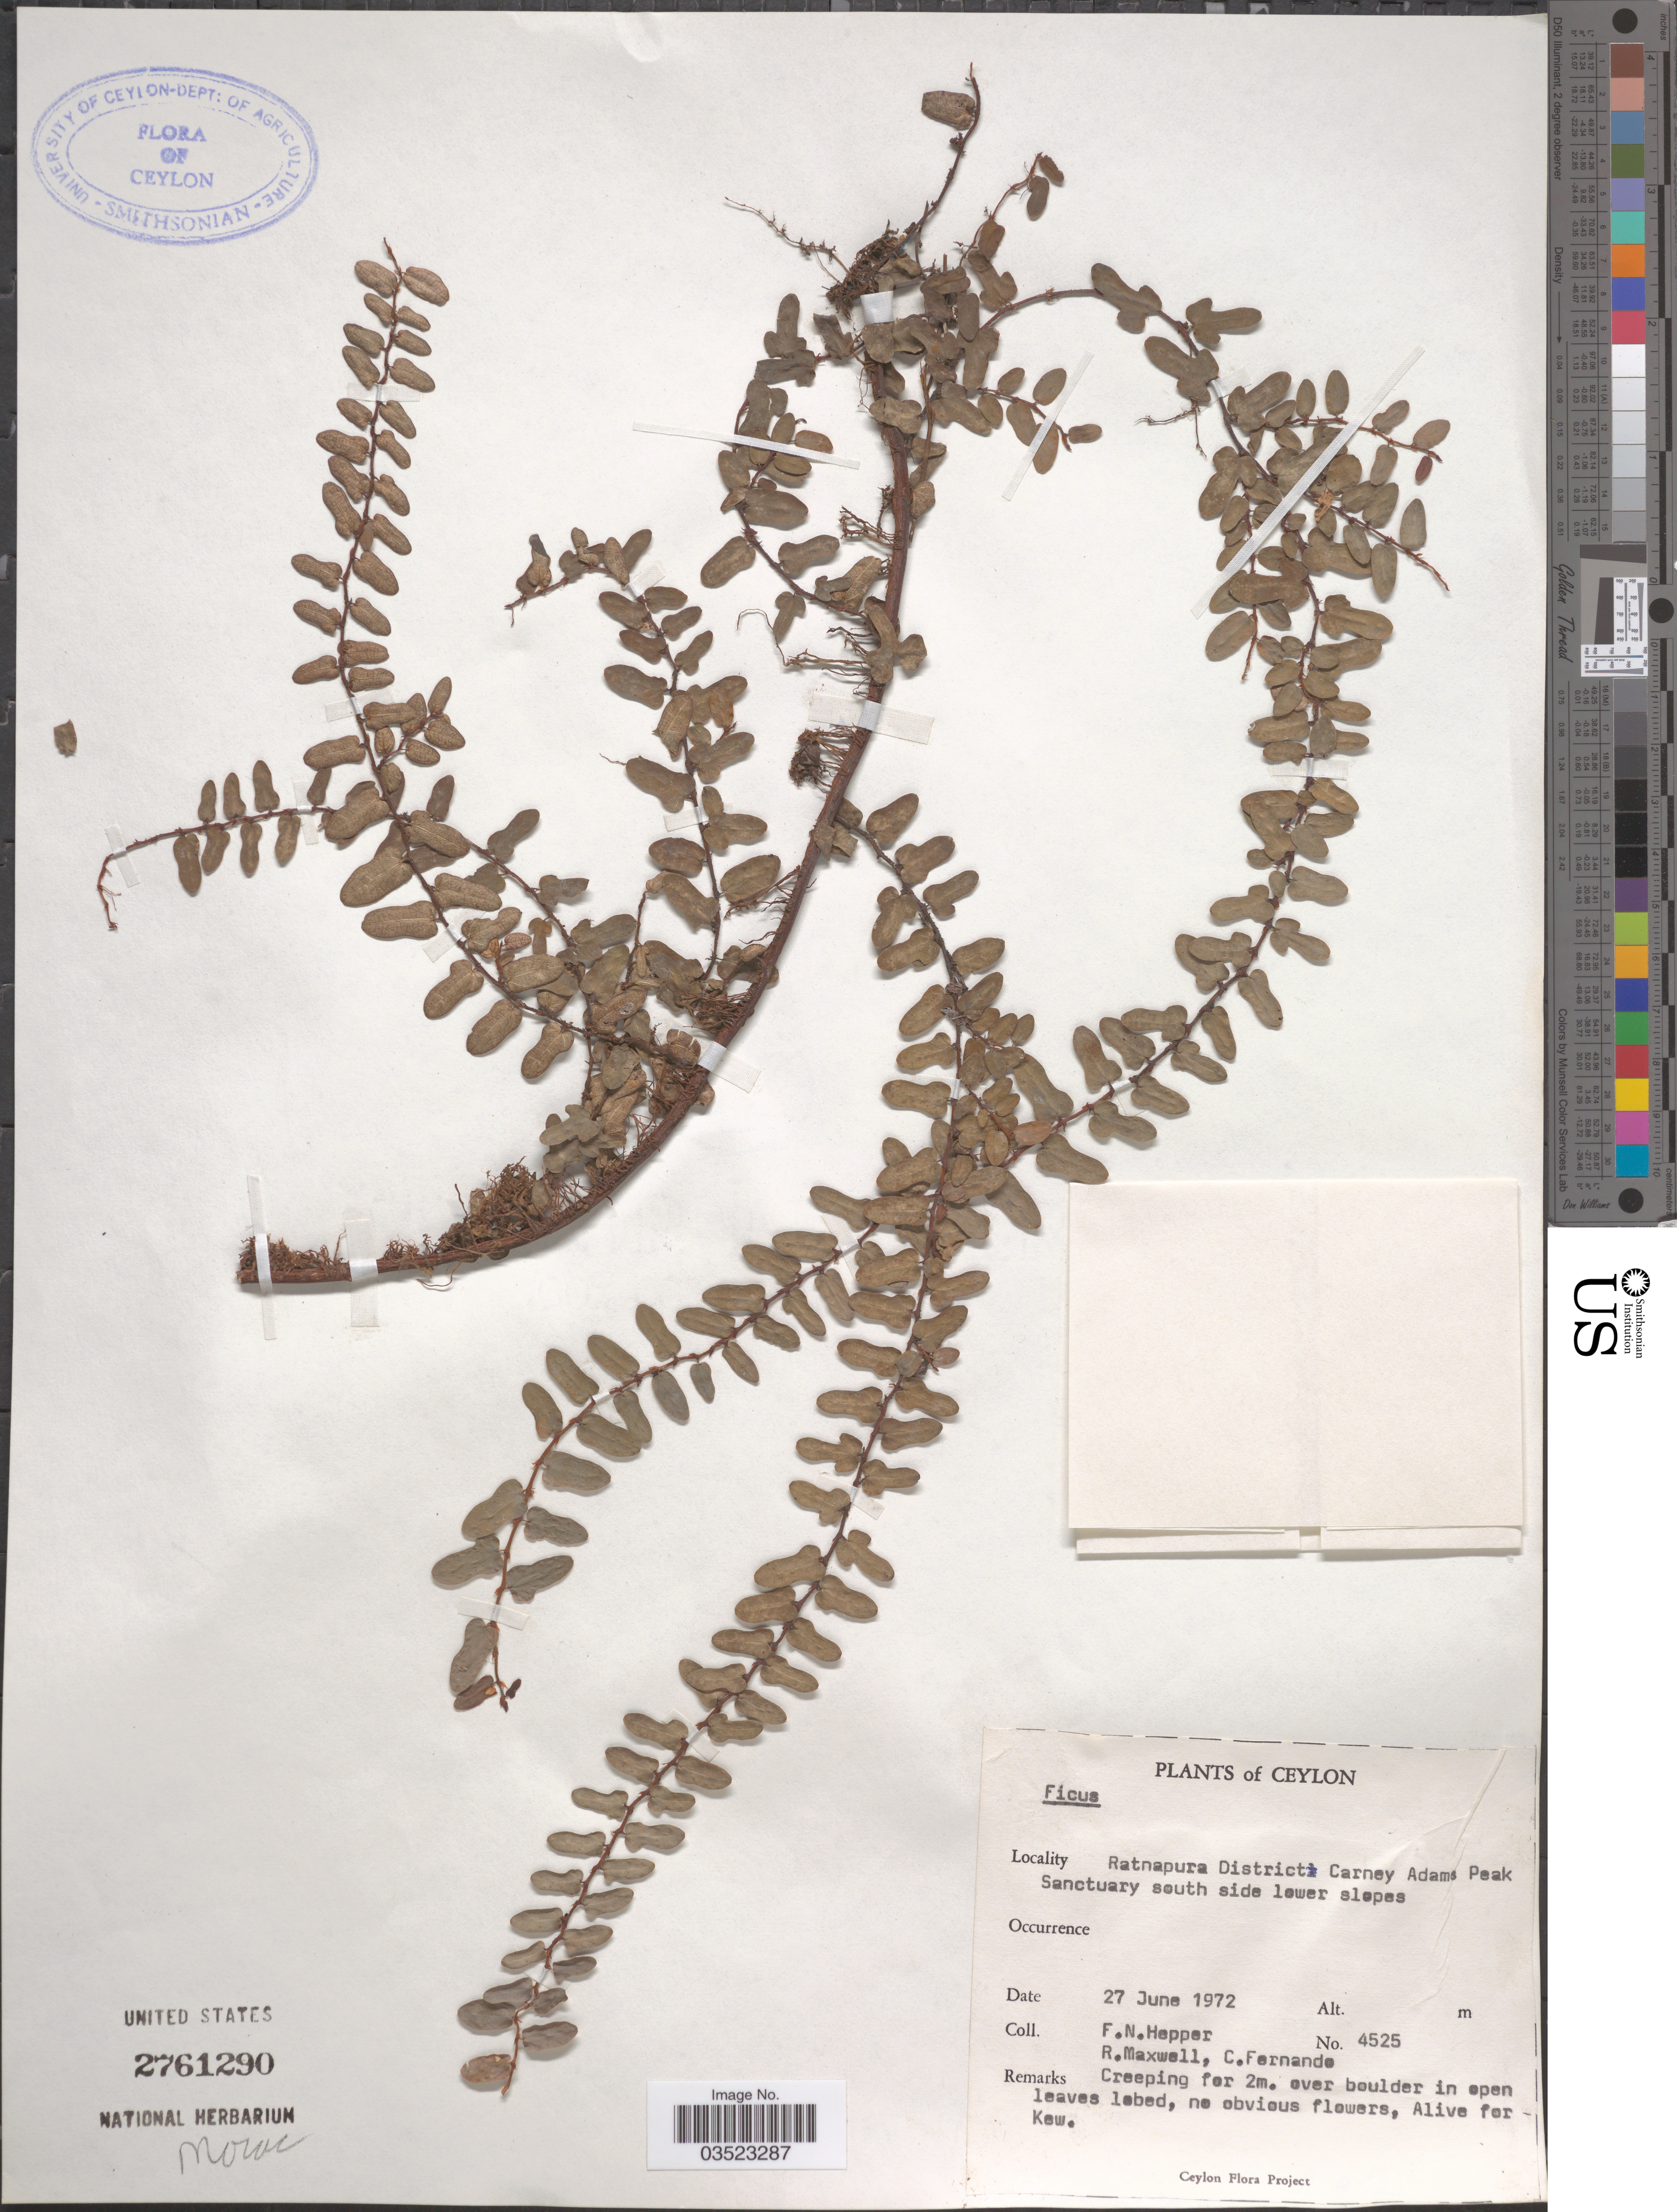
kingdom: Plantae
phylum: Tracheophyta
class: Magnoliopsida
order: Rosales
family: Moraceae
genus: Ficus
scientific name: Ficus sp.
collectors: F. Hepper, R. Maxwell & C. Fernando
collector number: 4525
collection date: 1972-06-27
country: Sri Lanka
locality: Ceylon. Ratnapura District: Carney Adams Peak Sanctuary south side lower slopes.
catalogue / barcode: US 2761290